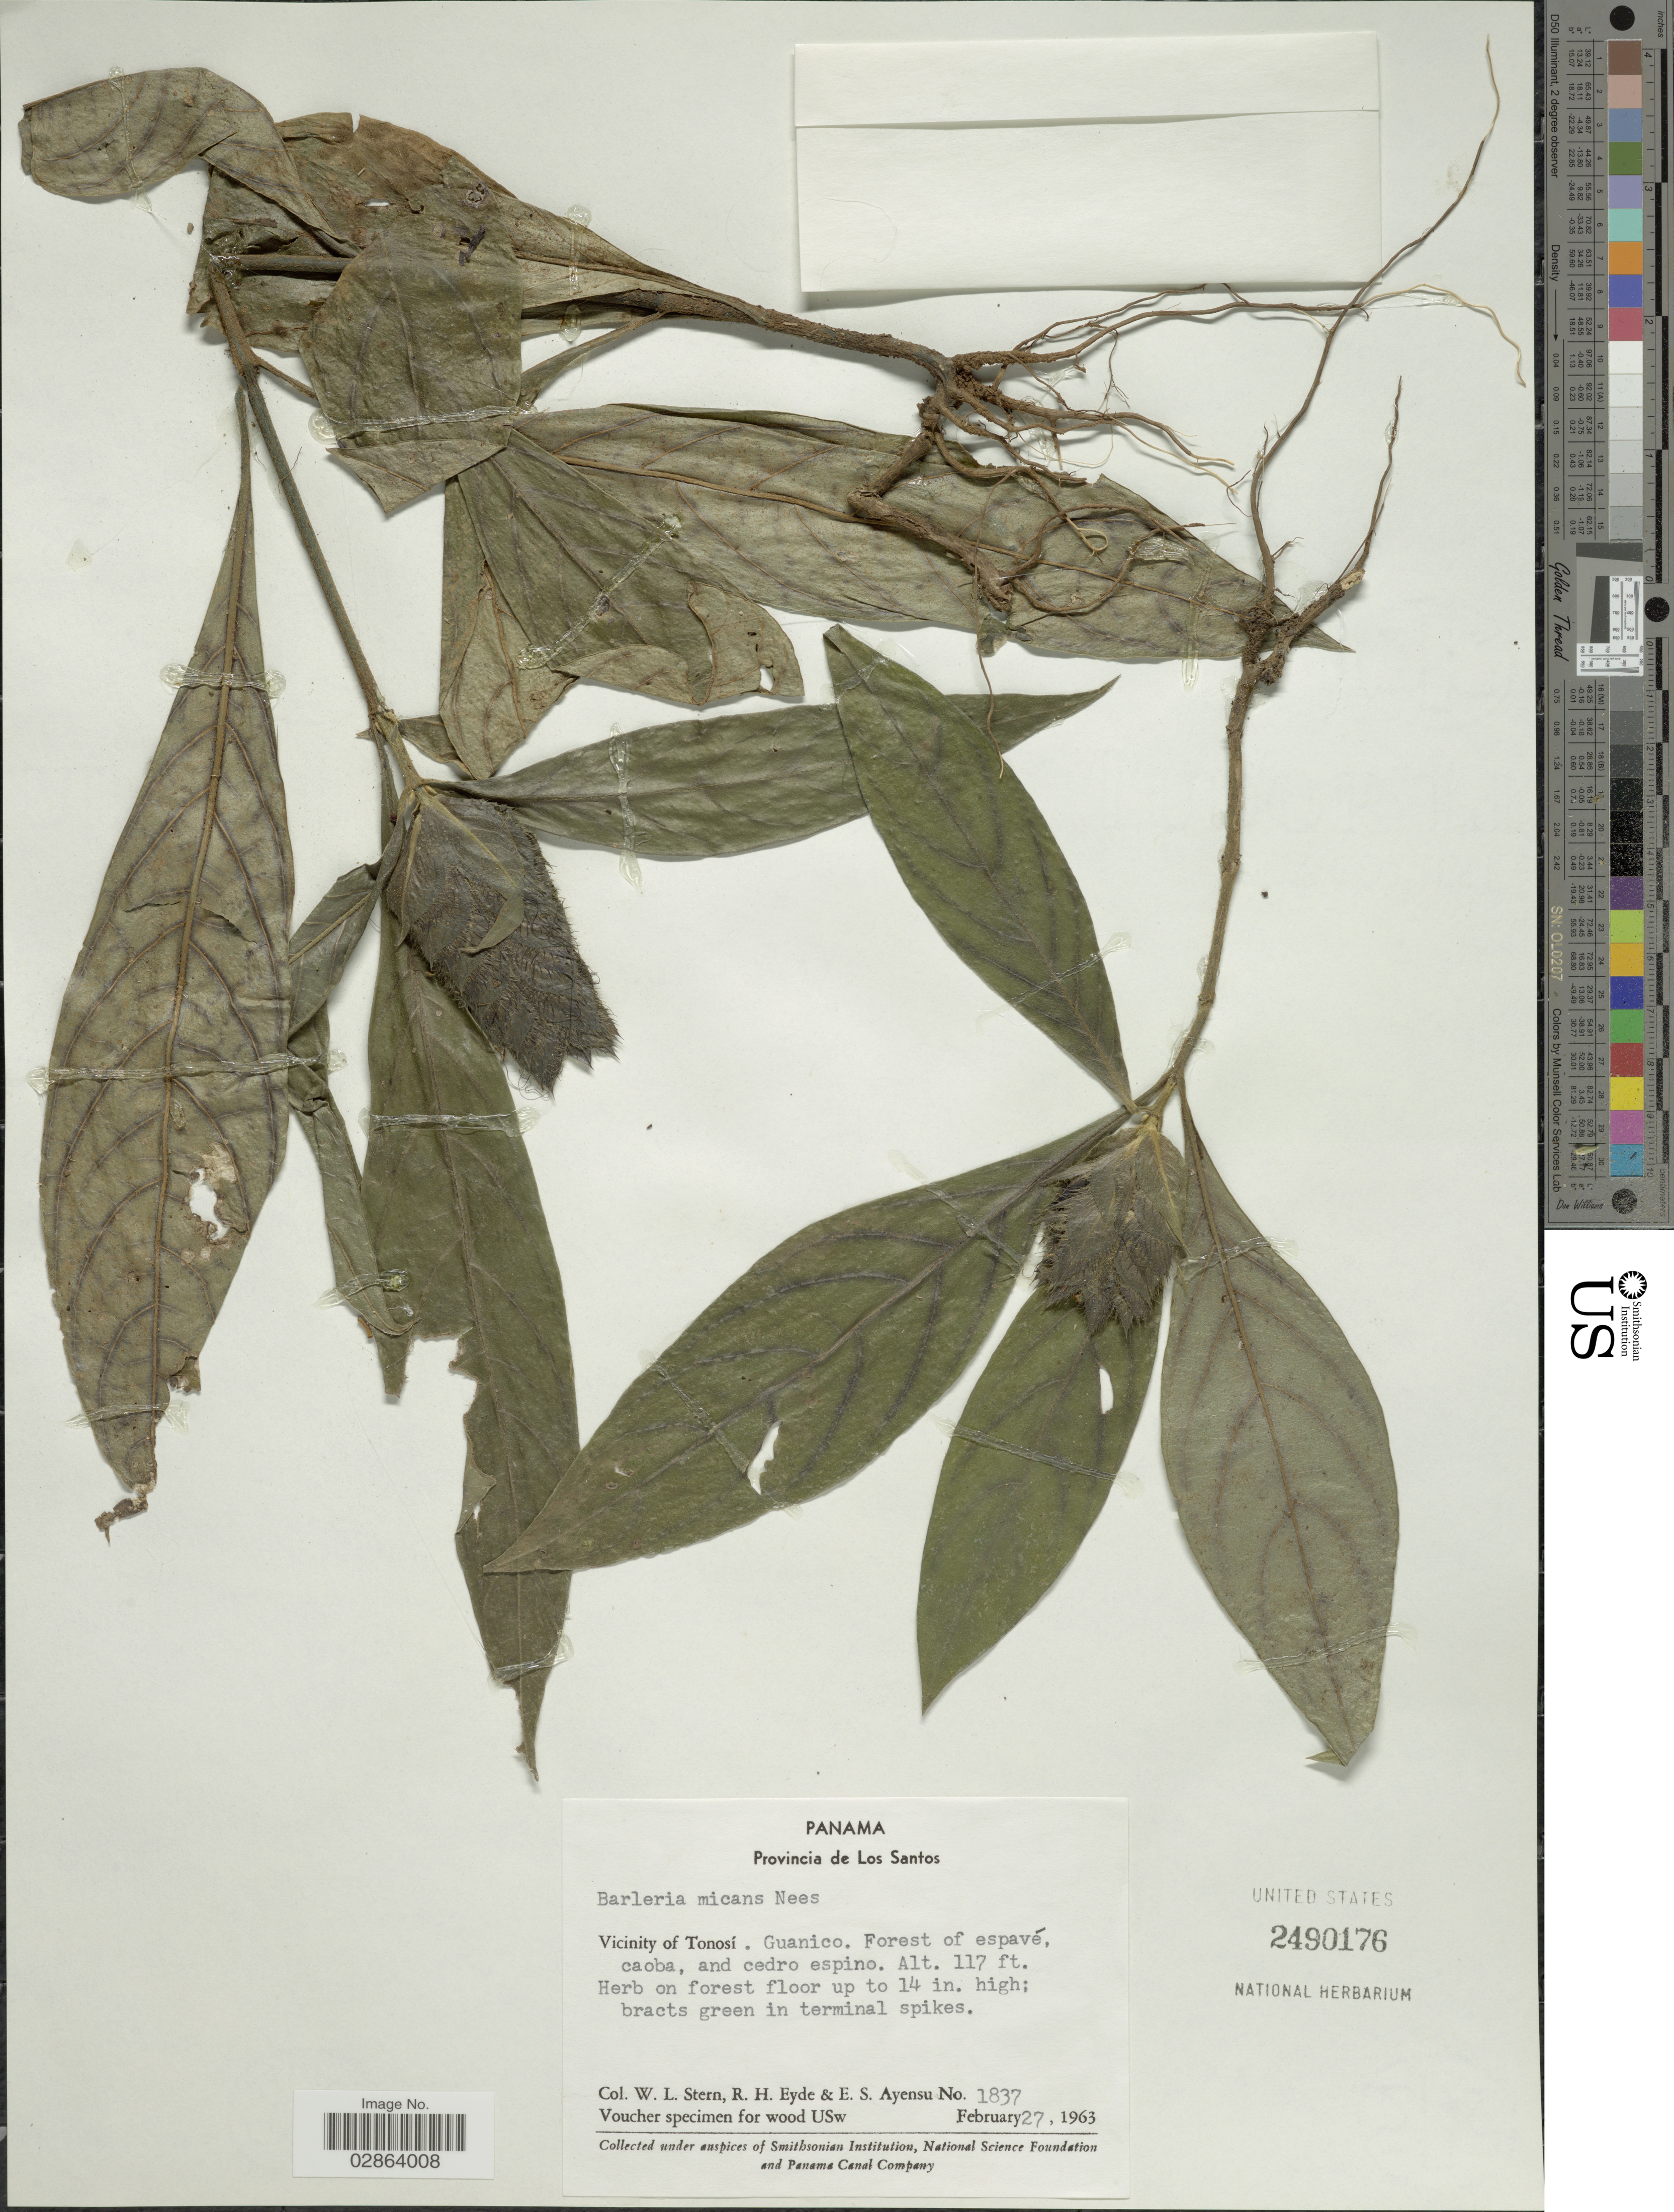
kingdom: Plantae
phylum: Tracheophyta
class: Magnoliopsida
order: Lamiales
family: Acanthaceae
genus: Barleria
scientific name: Barleria oenotheroides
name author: Dum. Cours.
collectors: W. L. Stern, R. H. Eyde & E. S. Ayensu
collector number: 1837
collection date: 1963-02-27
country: Panama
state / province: Los Santos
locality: Provincia de Los Santos, Vicinity of Tonosí, Guanico, Forest of espavé, caoba, and cedro espino.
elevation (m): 36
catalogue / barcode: US 2490176